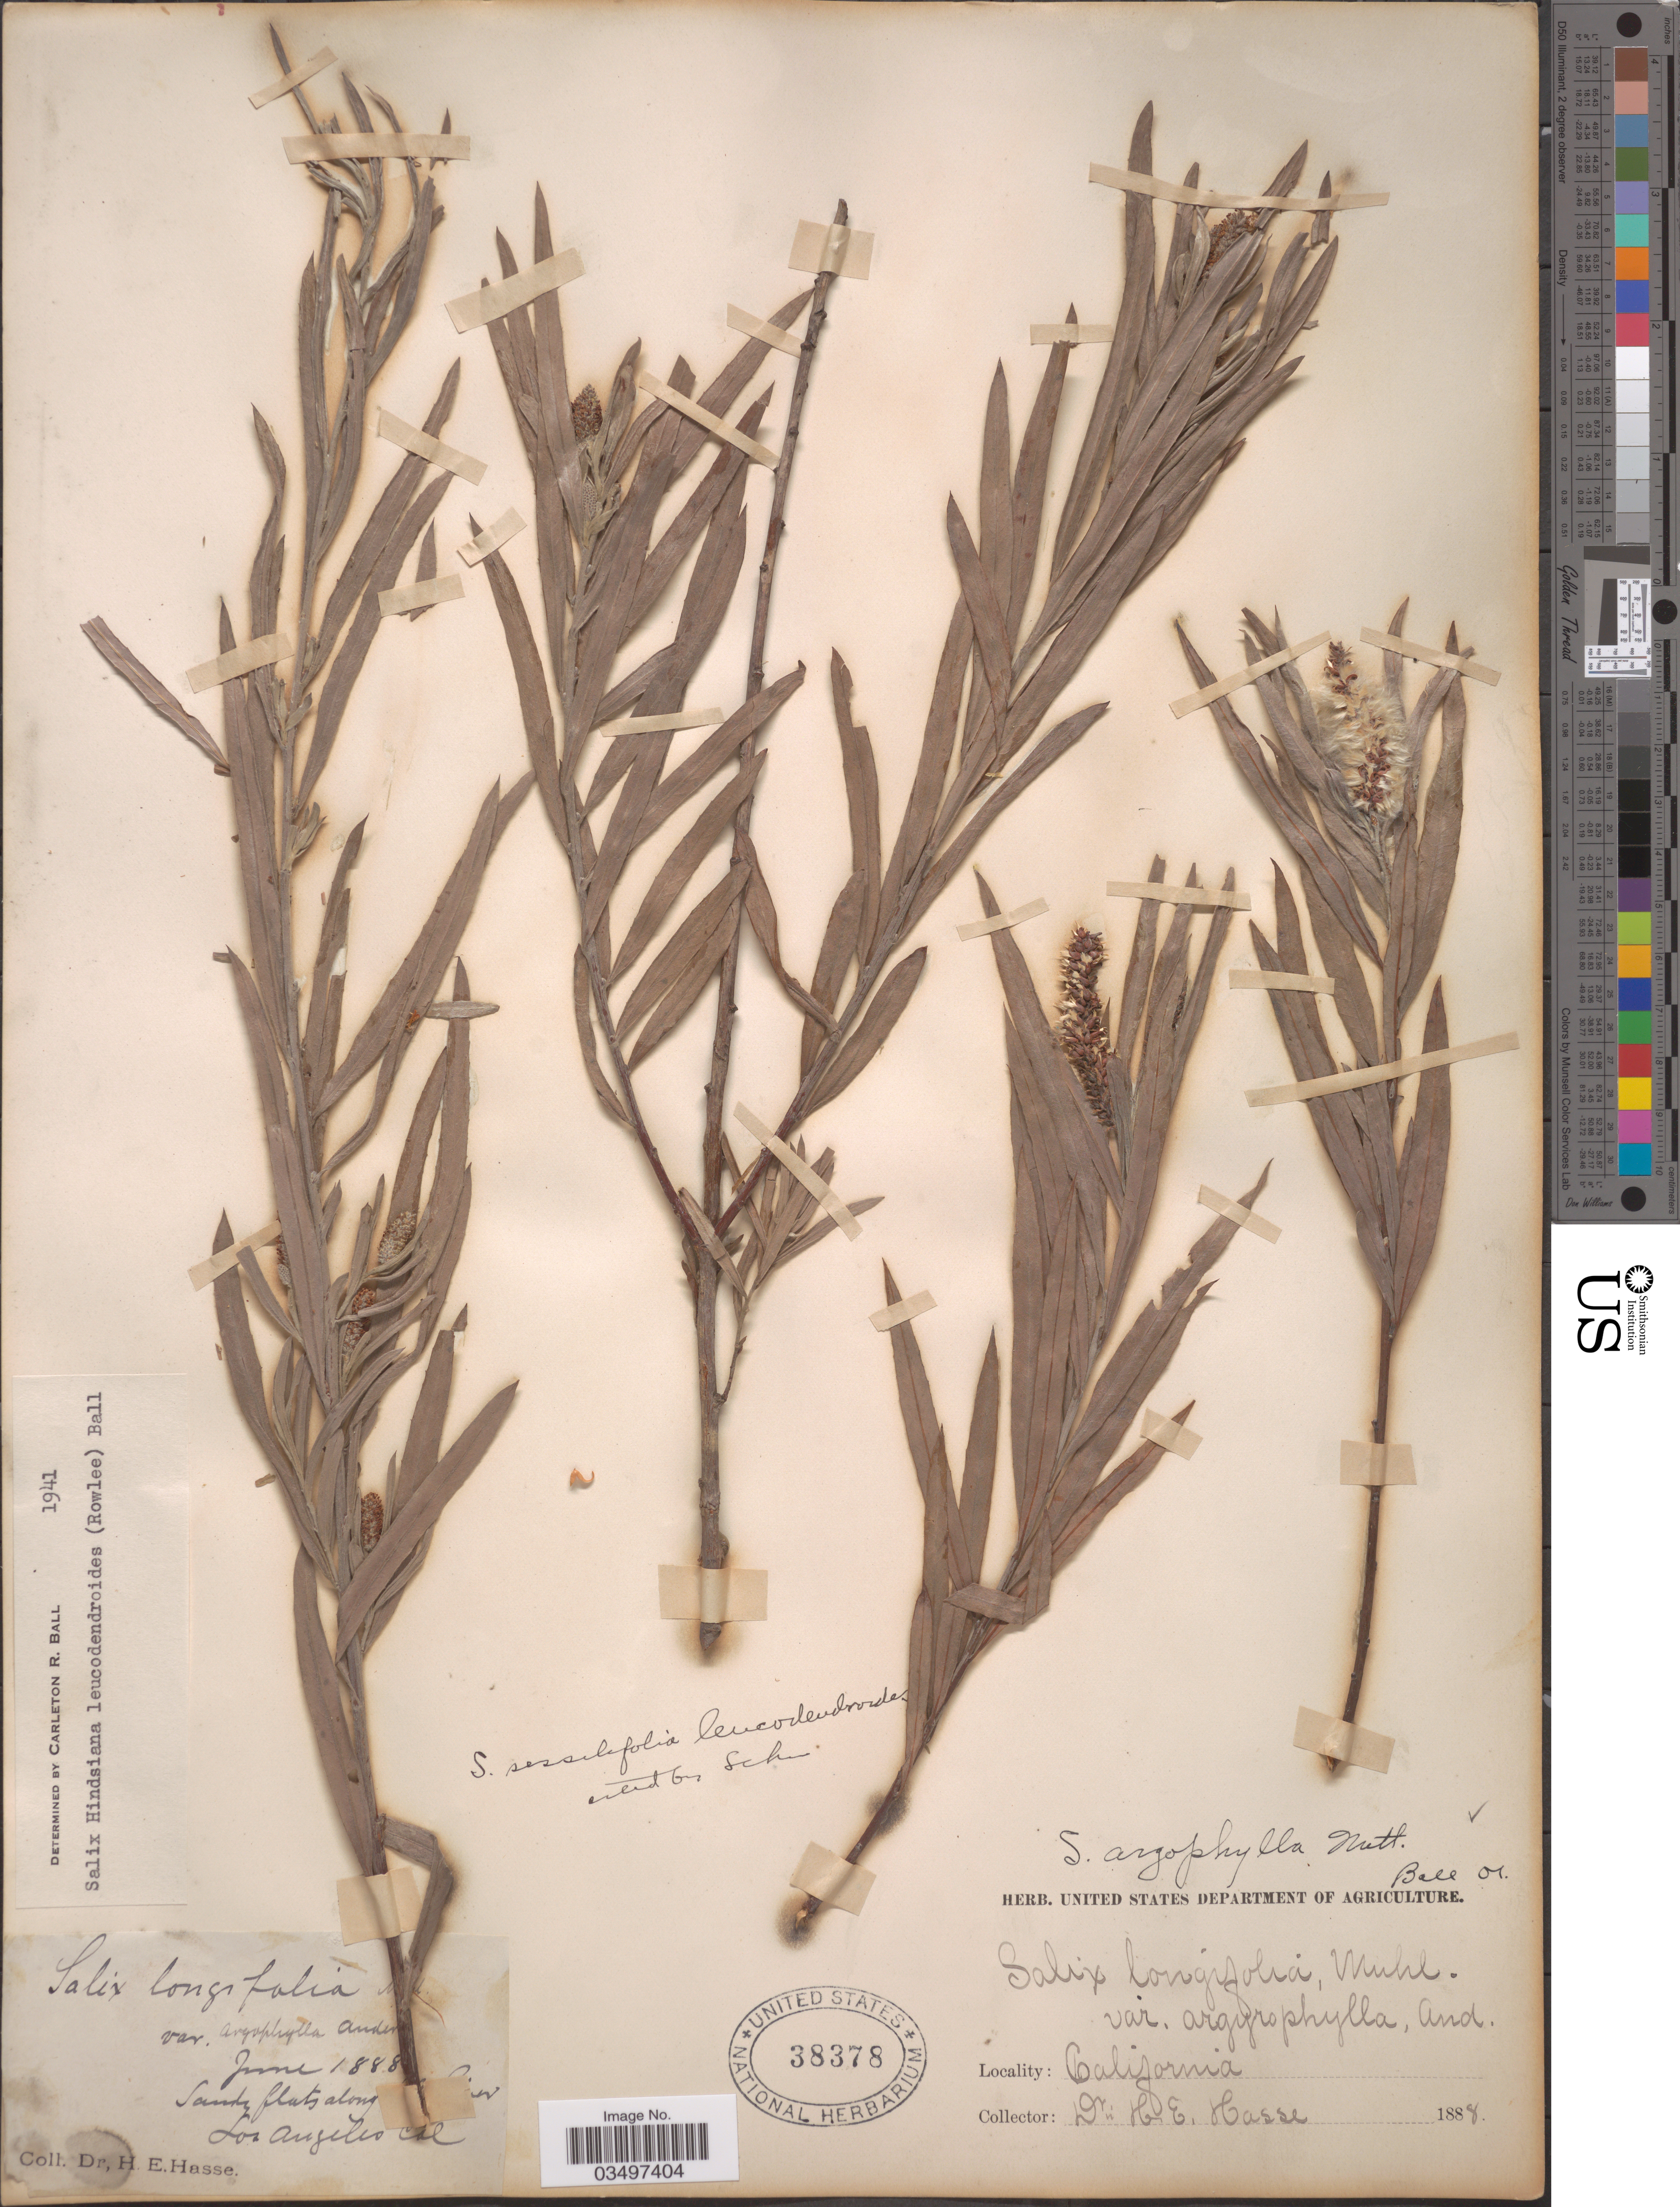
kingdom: Plantae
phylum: Tracheophyta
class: Magnoliopsida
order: Malpighiales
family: Salicaceae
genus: Salix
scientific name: Salix hindsiana var. leucodendroides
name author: (Rowlee) C.R. Ball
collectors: H. E. Hasse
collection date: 1888-06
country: United States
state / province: California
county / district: Los Angeles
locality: Sandy flats along [illegible text]v. Los Angeles.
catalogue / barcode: US 38378